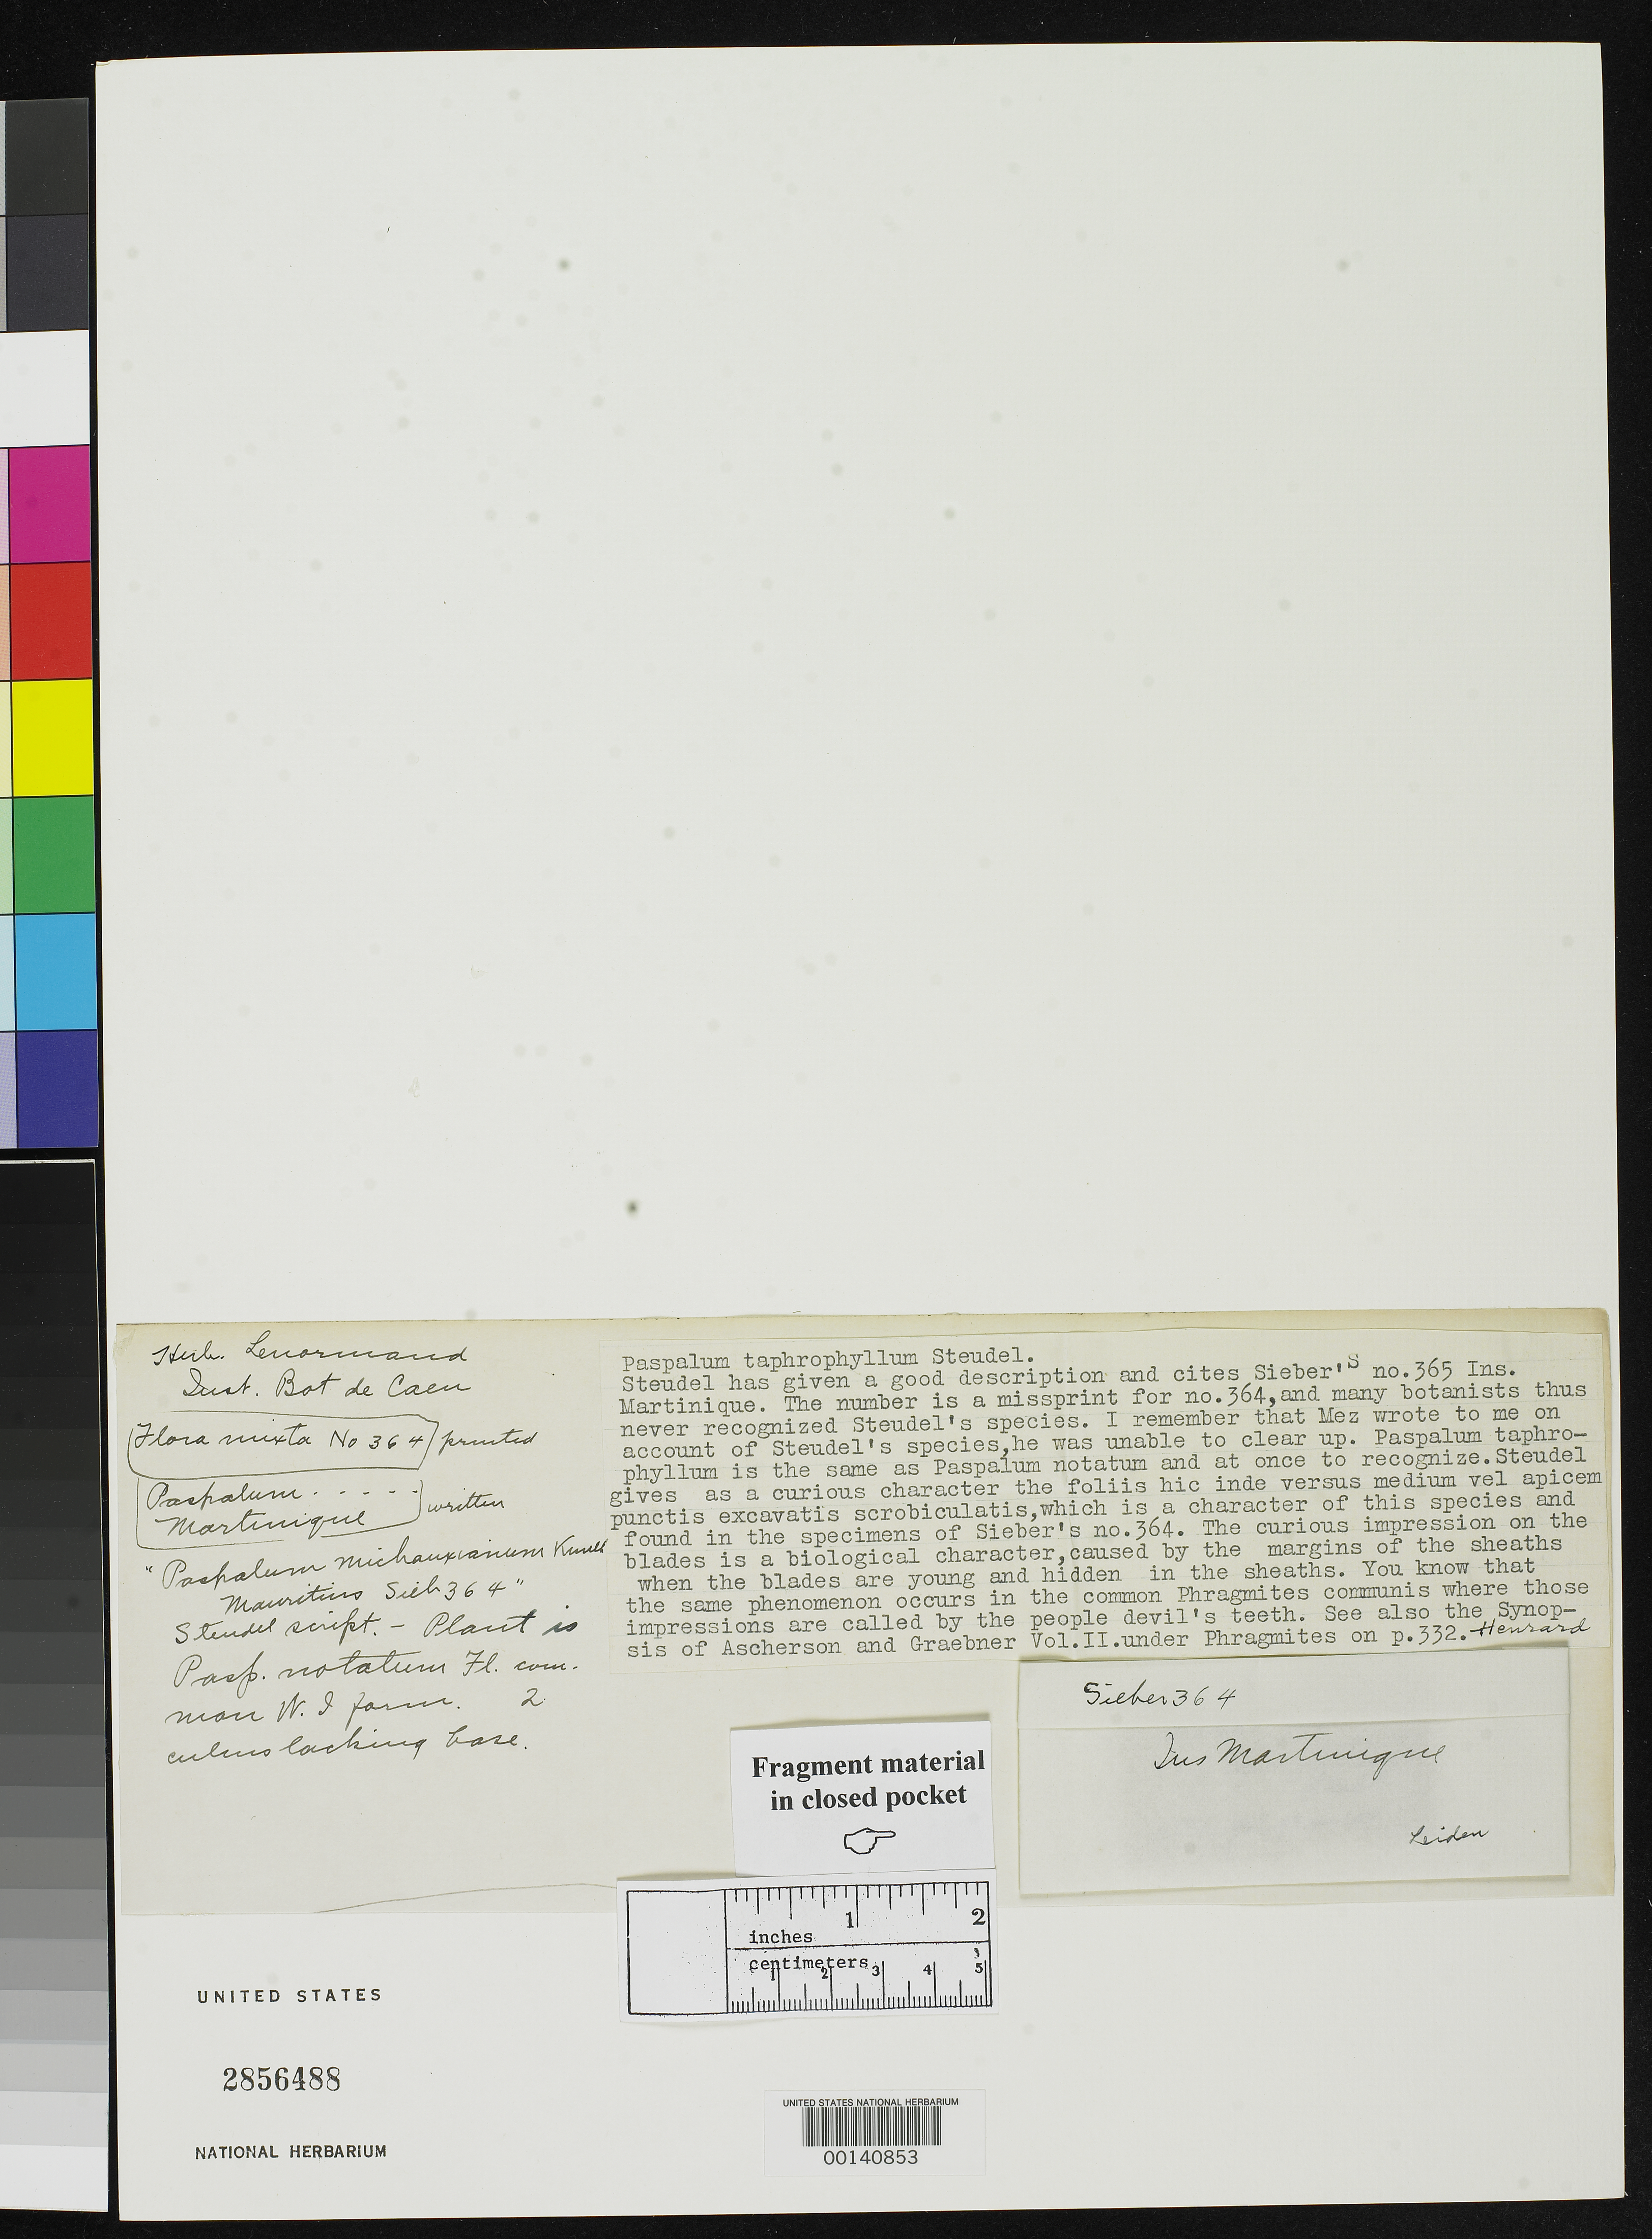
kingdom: Plantae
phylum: Tracheophyta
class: Liliopsida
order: Poales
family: Poaceae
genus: Paspalum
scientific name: Paspalum taphrophyllum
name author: Steud.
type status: Type Fragment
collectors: F. W. Sieber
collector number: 364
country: Martinique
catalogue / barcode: US 2856488